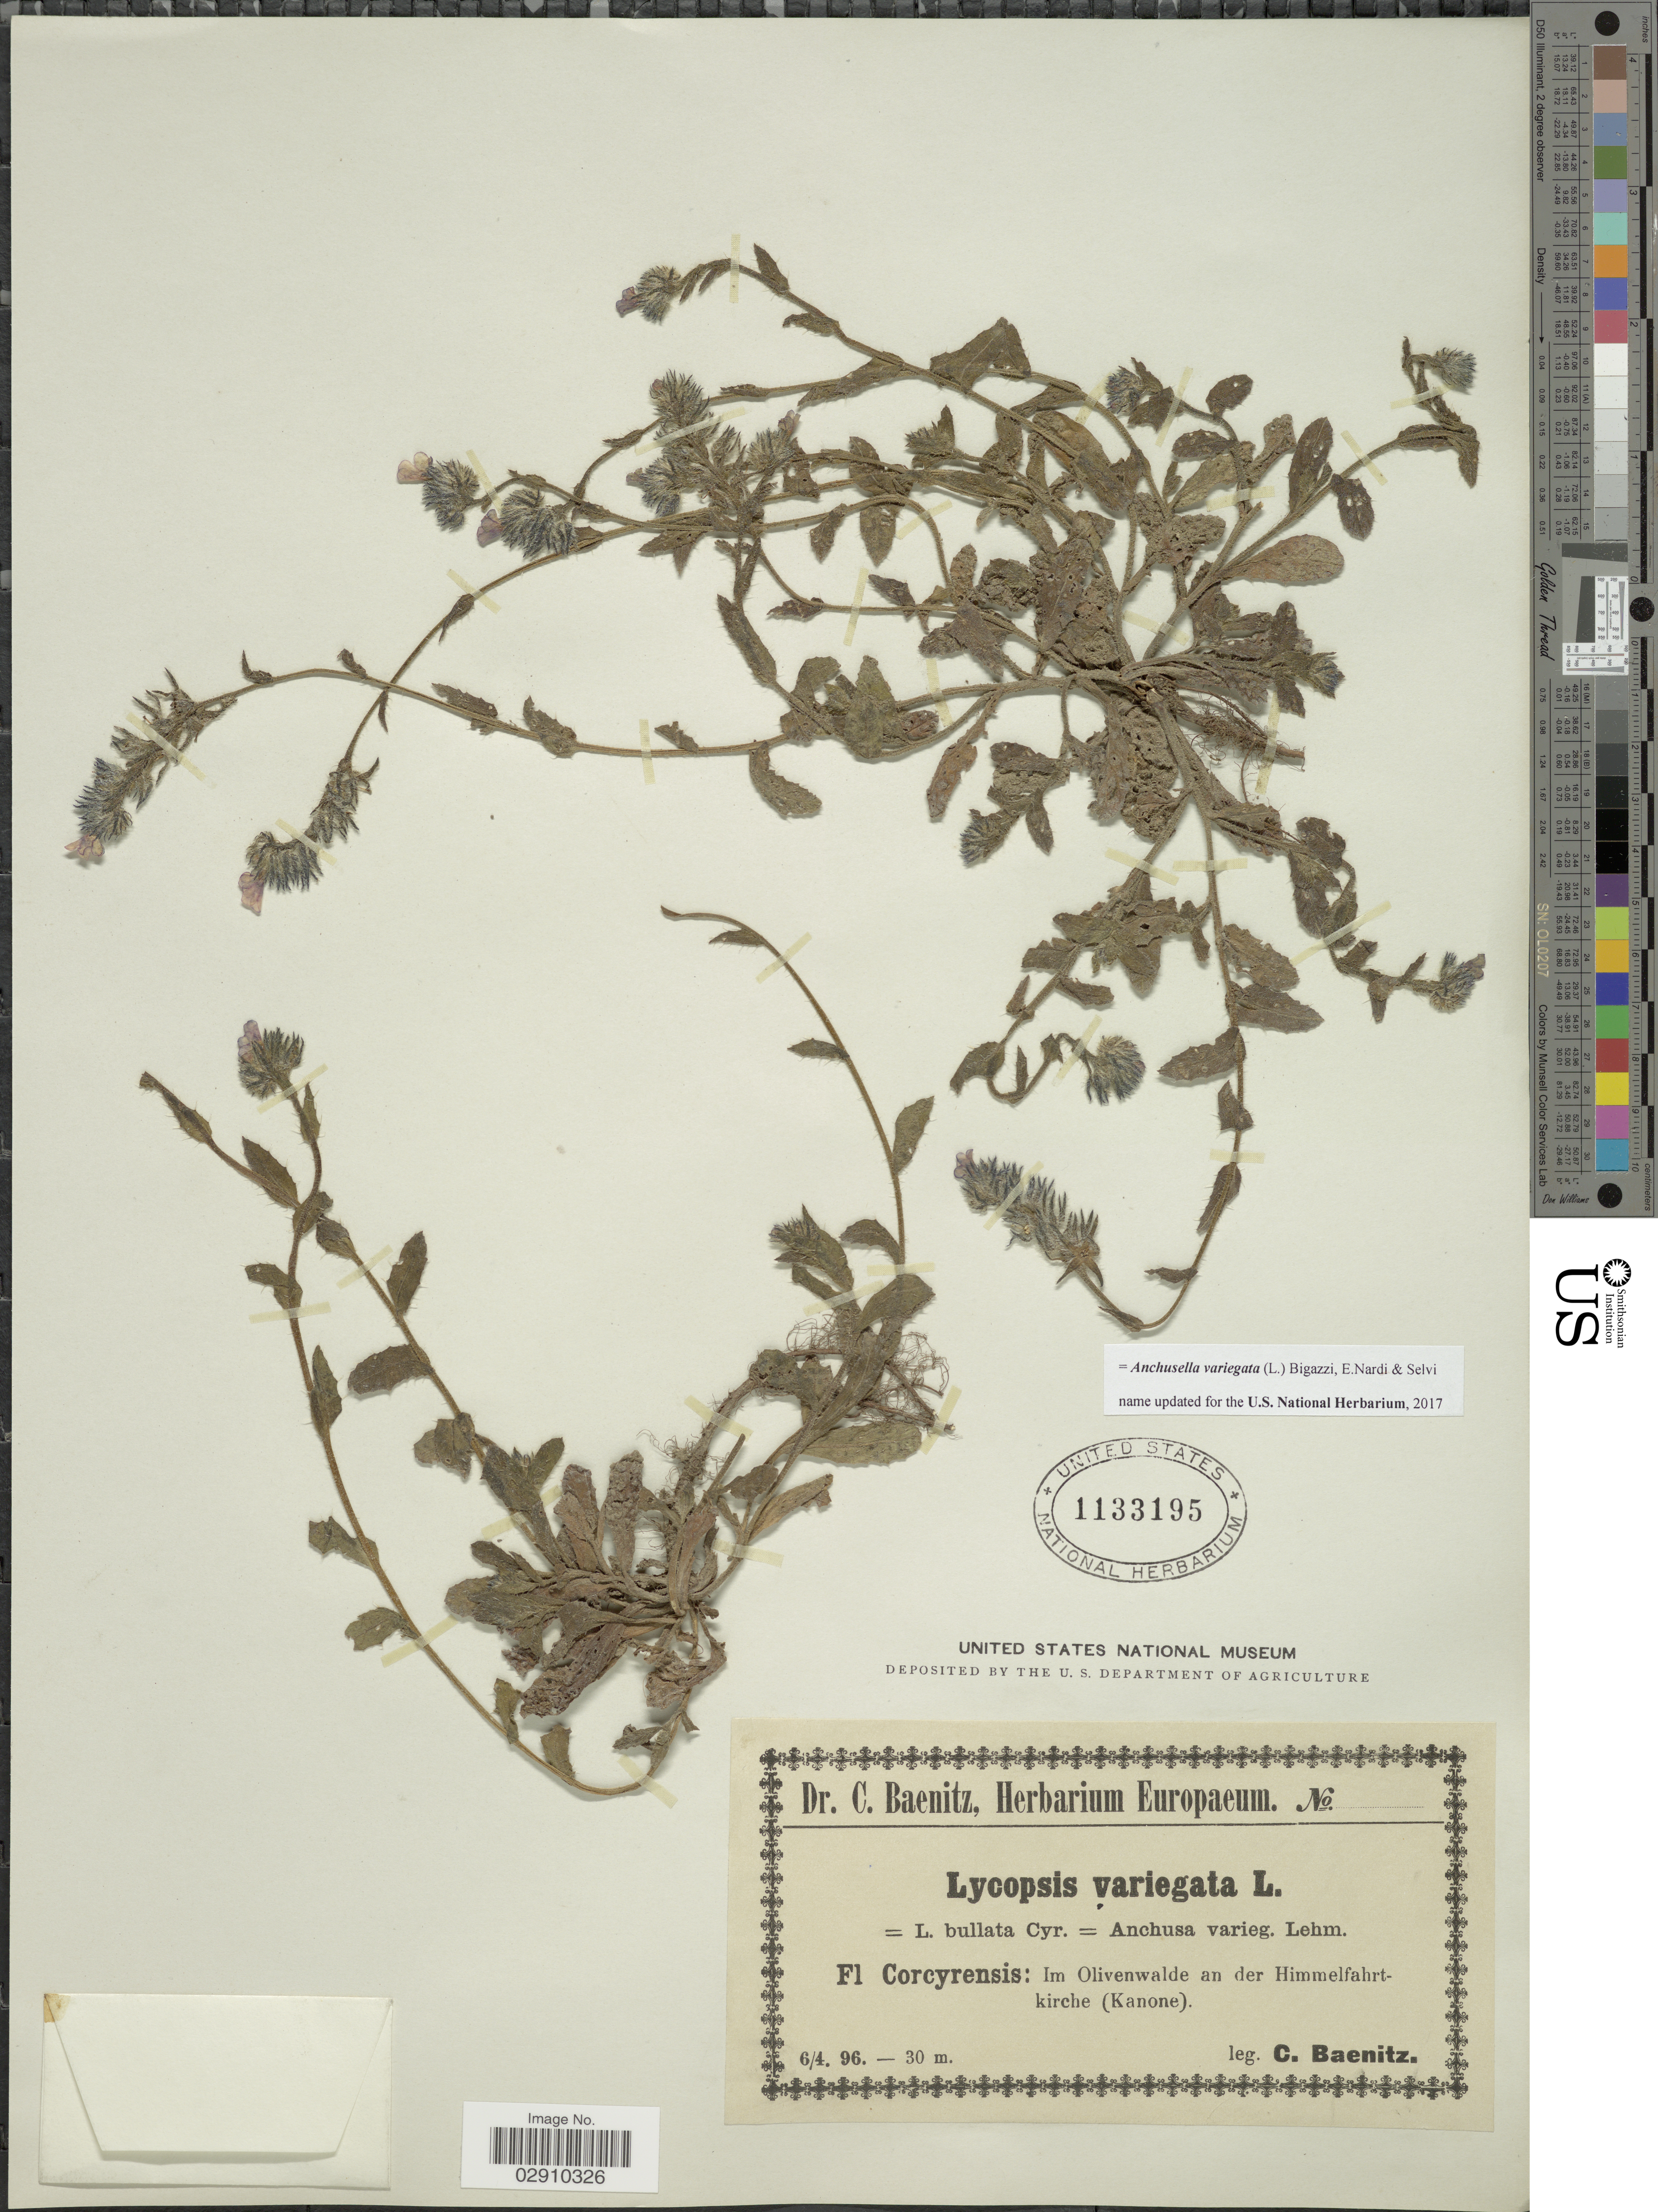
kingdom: Plantae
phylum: Tracheophyta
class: Magnoliopsida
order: Boraginales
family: Boraginaceae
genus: Anchusella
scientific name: Anchusella variegata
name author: (L.) Bigazzi et al.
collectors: C. G. Baenitz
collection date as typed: Transcribed d/m/y: 6/4/96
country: Greece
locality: Corcyrensis: Im Olivenwalde an der Himmelfahrt-kirche (Kanone).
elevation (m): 30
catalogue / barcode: US 113195